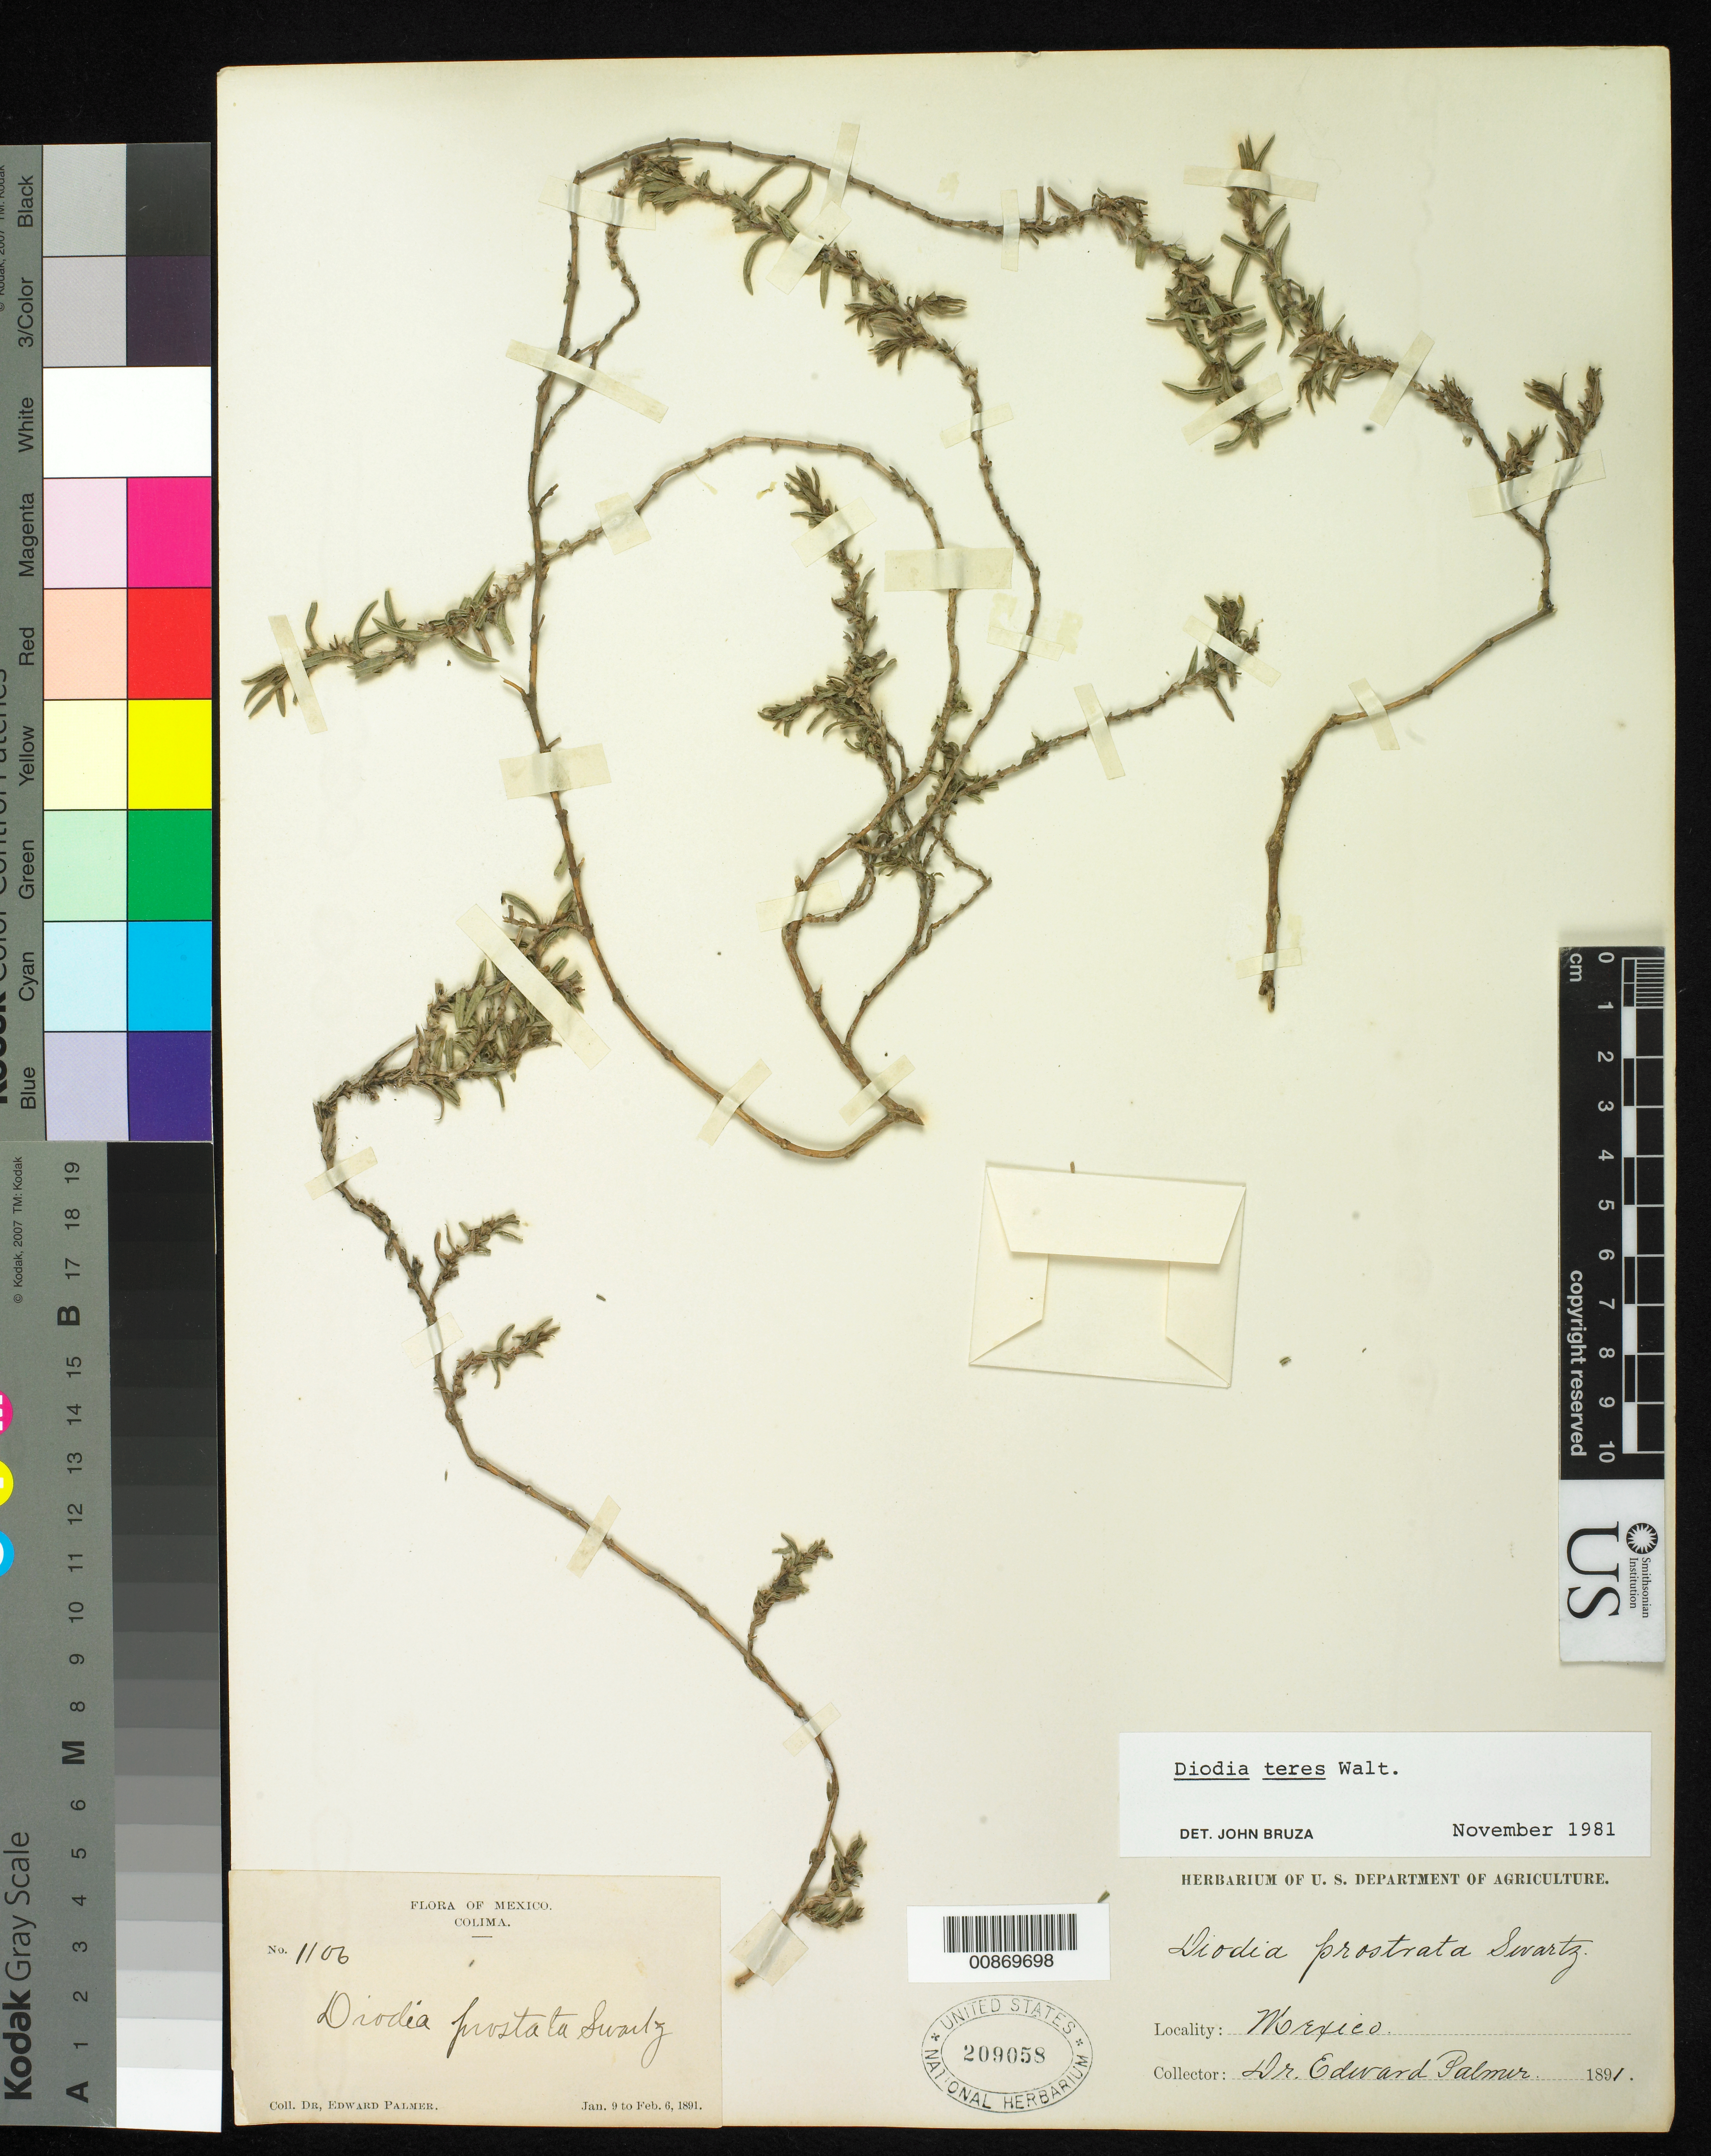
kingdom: Plantae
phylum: Tracheophyta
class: Magnoliopsida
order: Gentianales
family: Rubiaceae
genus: Diodia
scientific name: Diodia teres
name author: Walter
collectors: E. Palmer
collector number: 1106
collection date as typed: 09 Jan 1891 to 06 Feb 1891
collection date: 1891-01-09/1891-02-06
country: Mexico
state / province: Colima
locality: Colima.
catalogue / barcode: US 209058